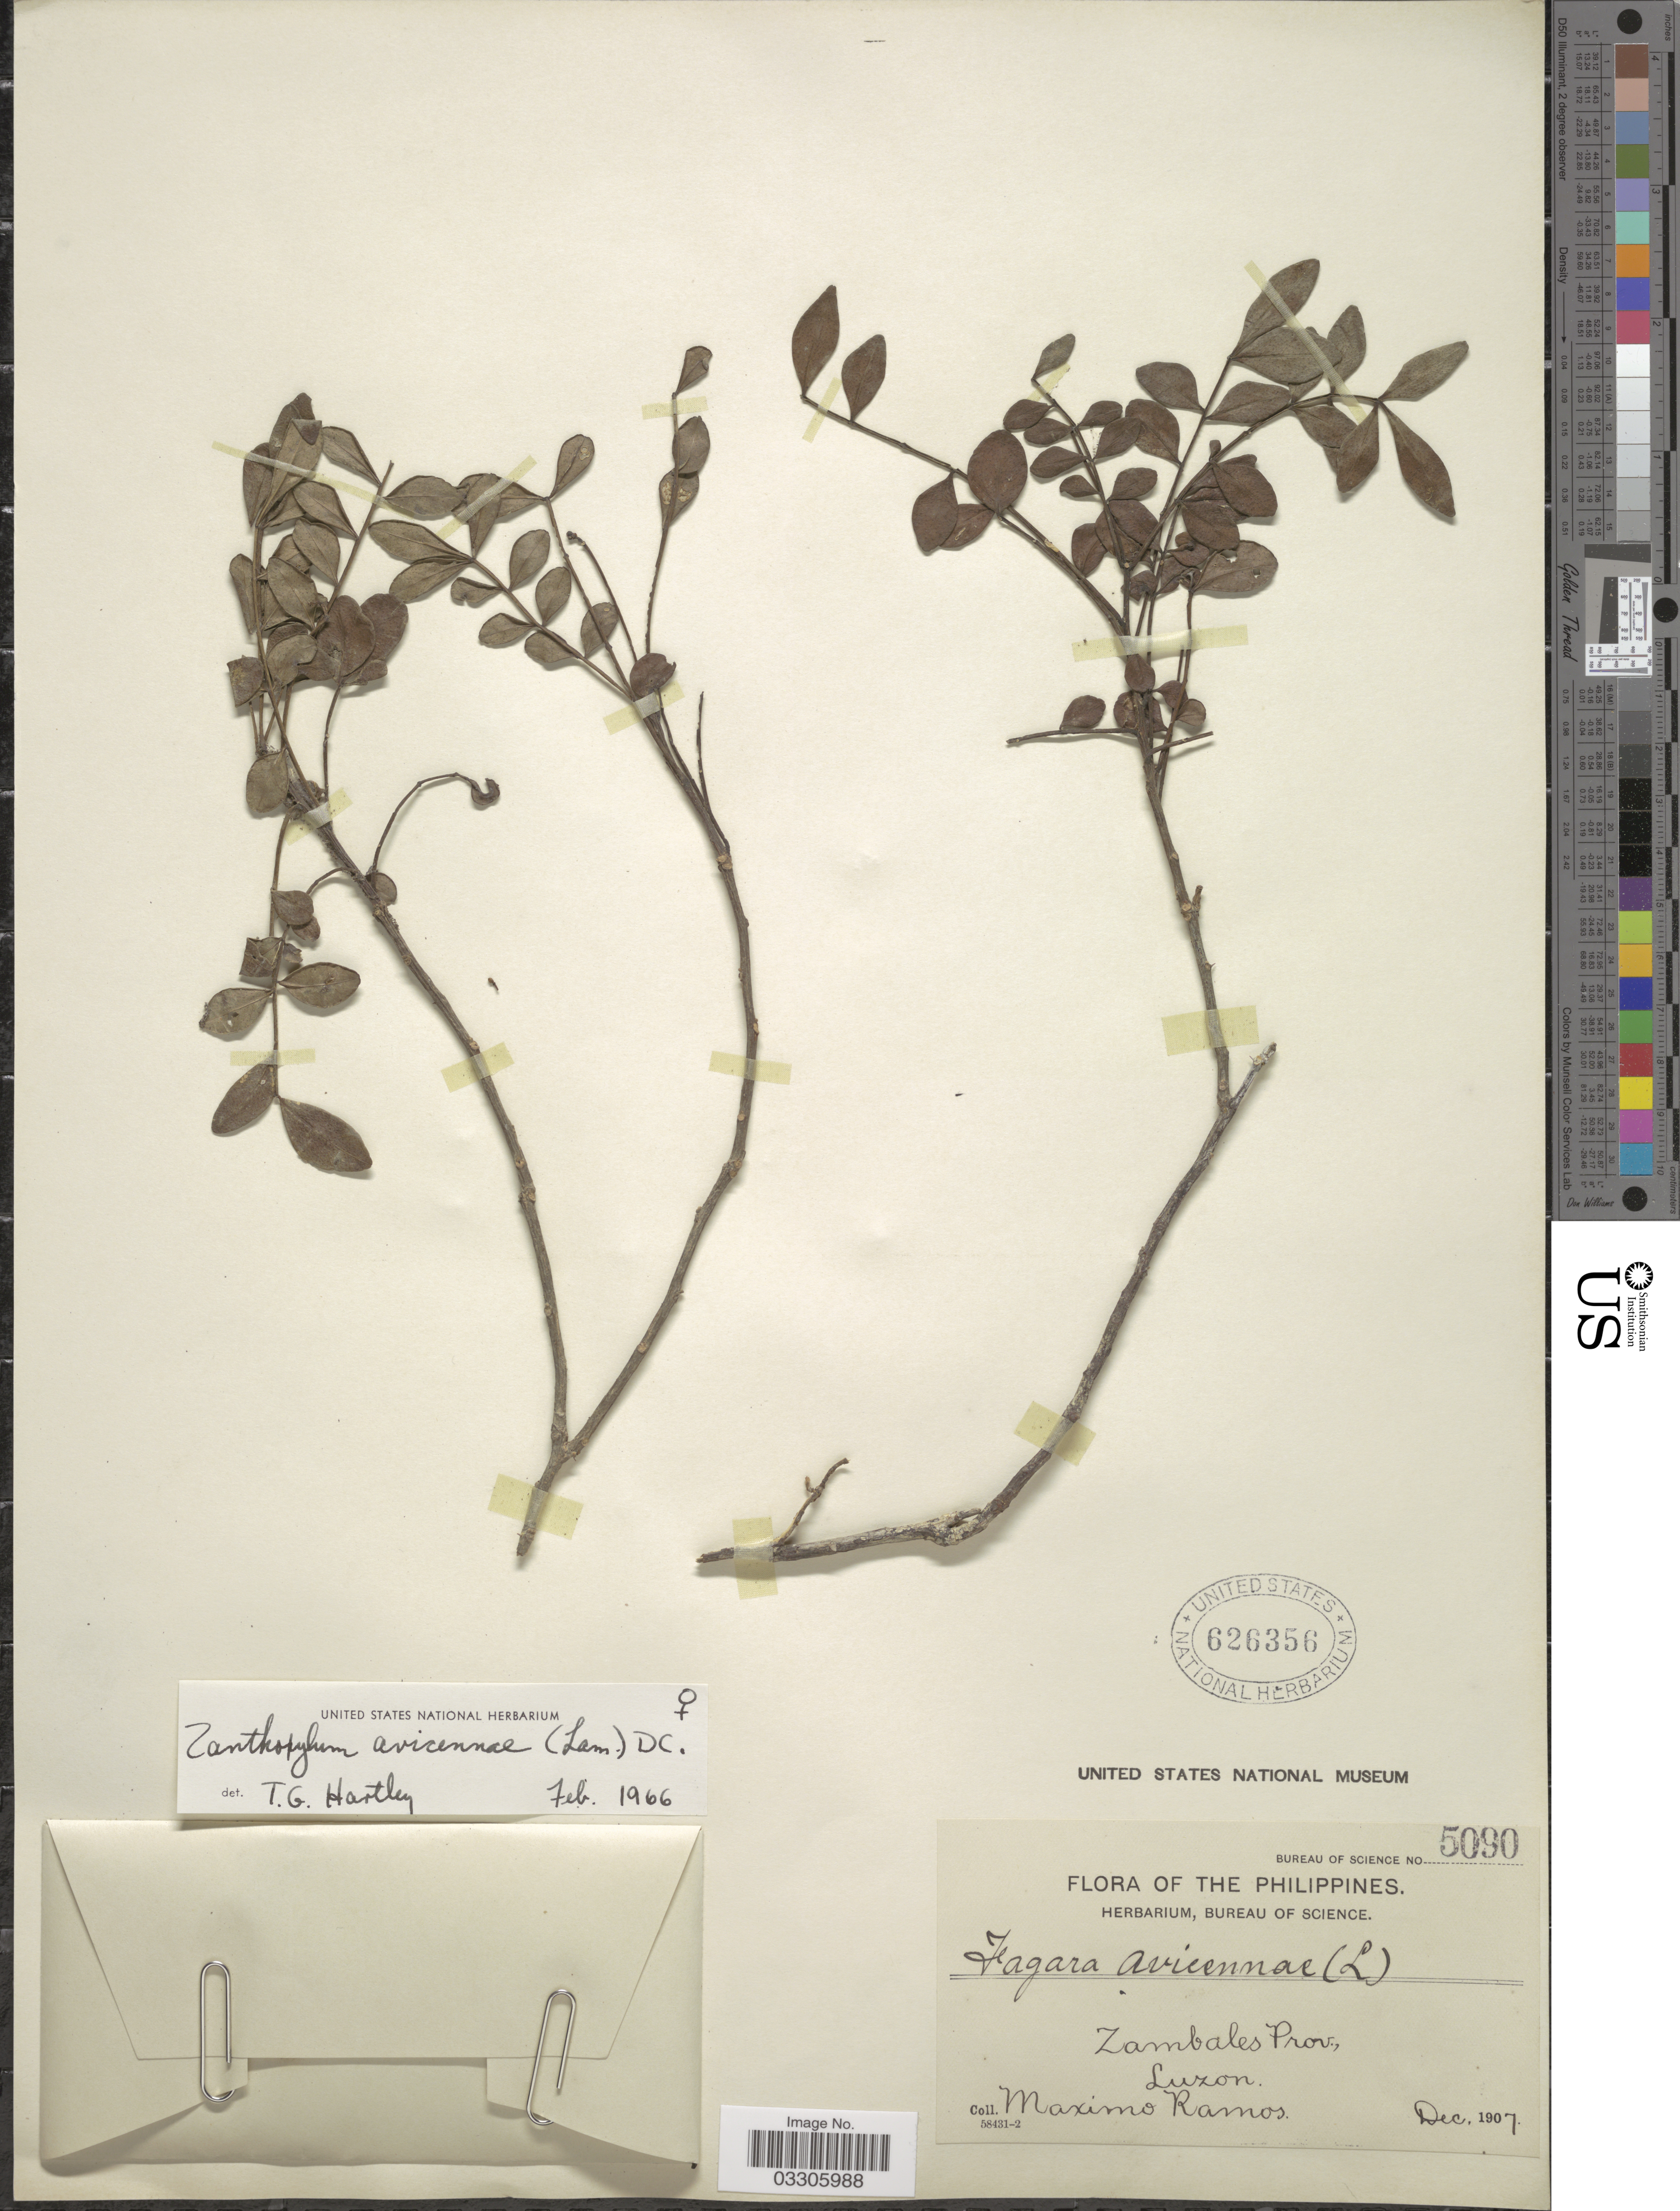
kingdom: Plantae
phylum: Tracheophyta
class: Magnoliopsida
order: Sapindales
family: Rutaceae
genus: Zanthoxylum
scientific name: Zanthoxylum avicennae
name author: (Lam.) DC.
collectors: M. Ramos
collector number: Bureau of Science 5090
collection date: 1907-12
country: Philippines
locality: Zambales Prov., Luzon.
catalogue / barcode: US 626356